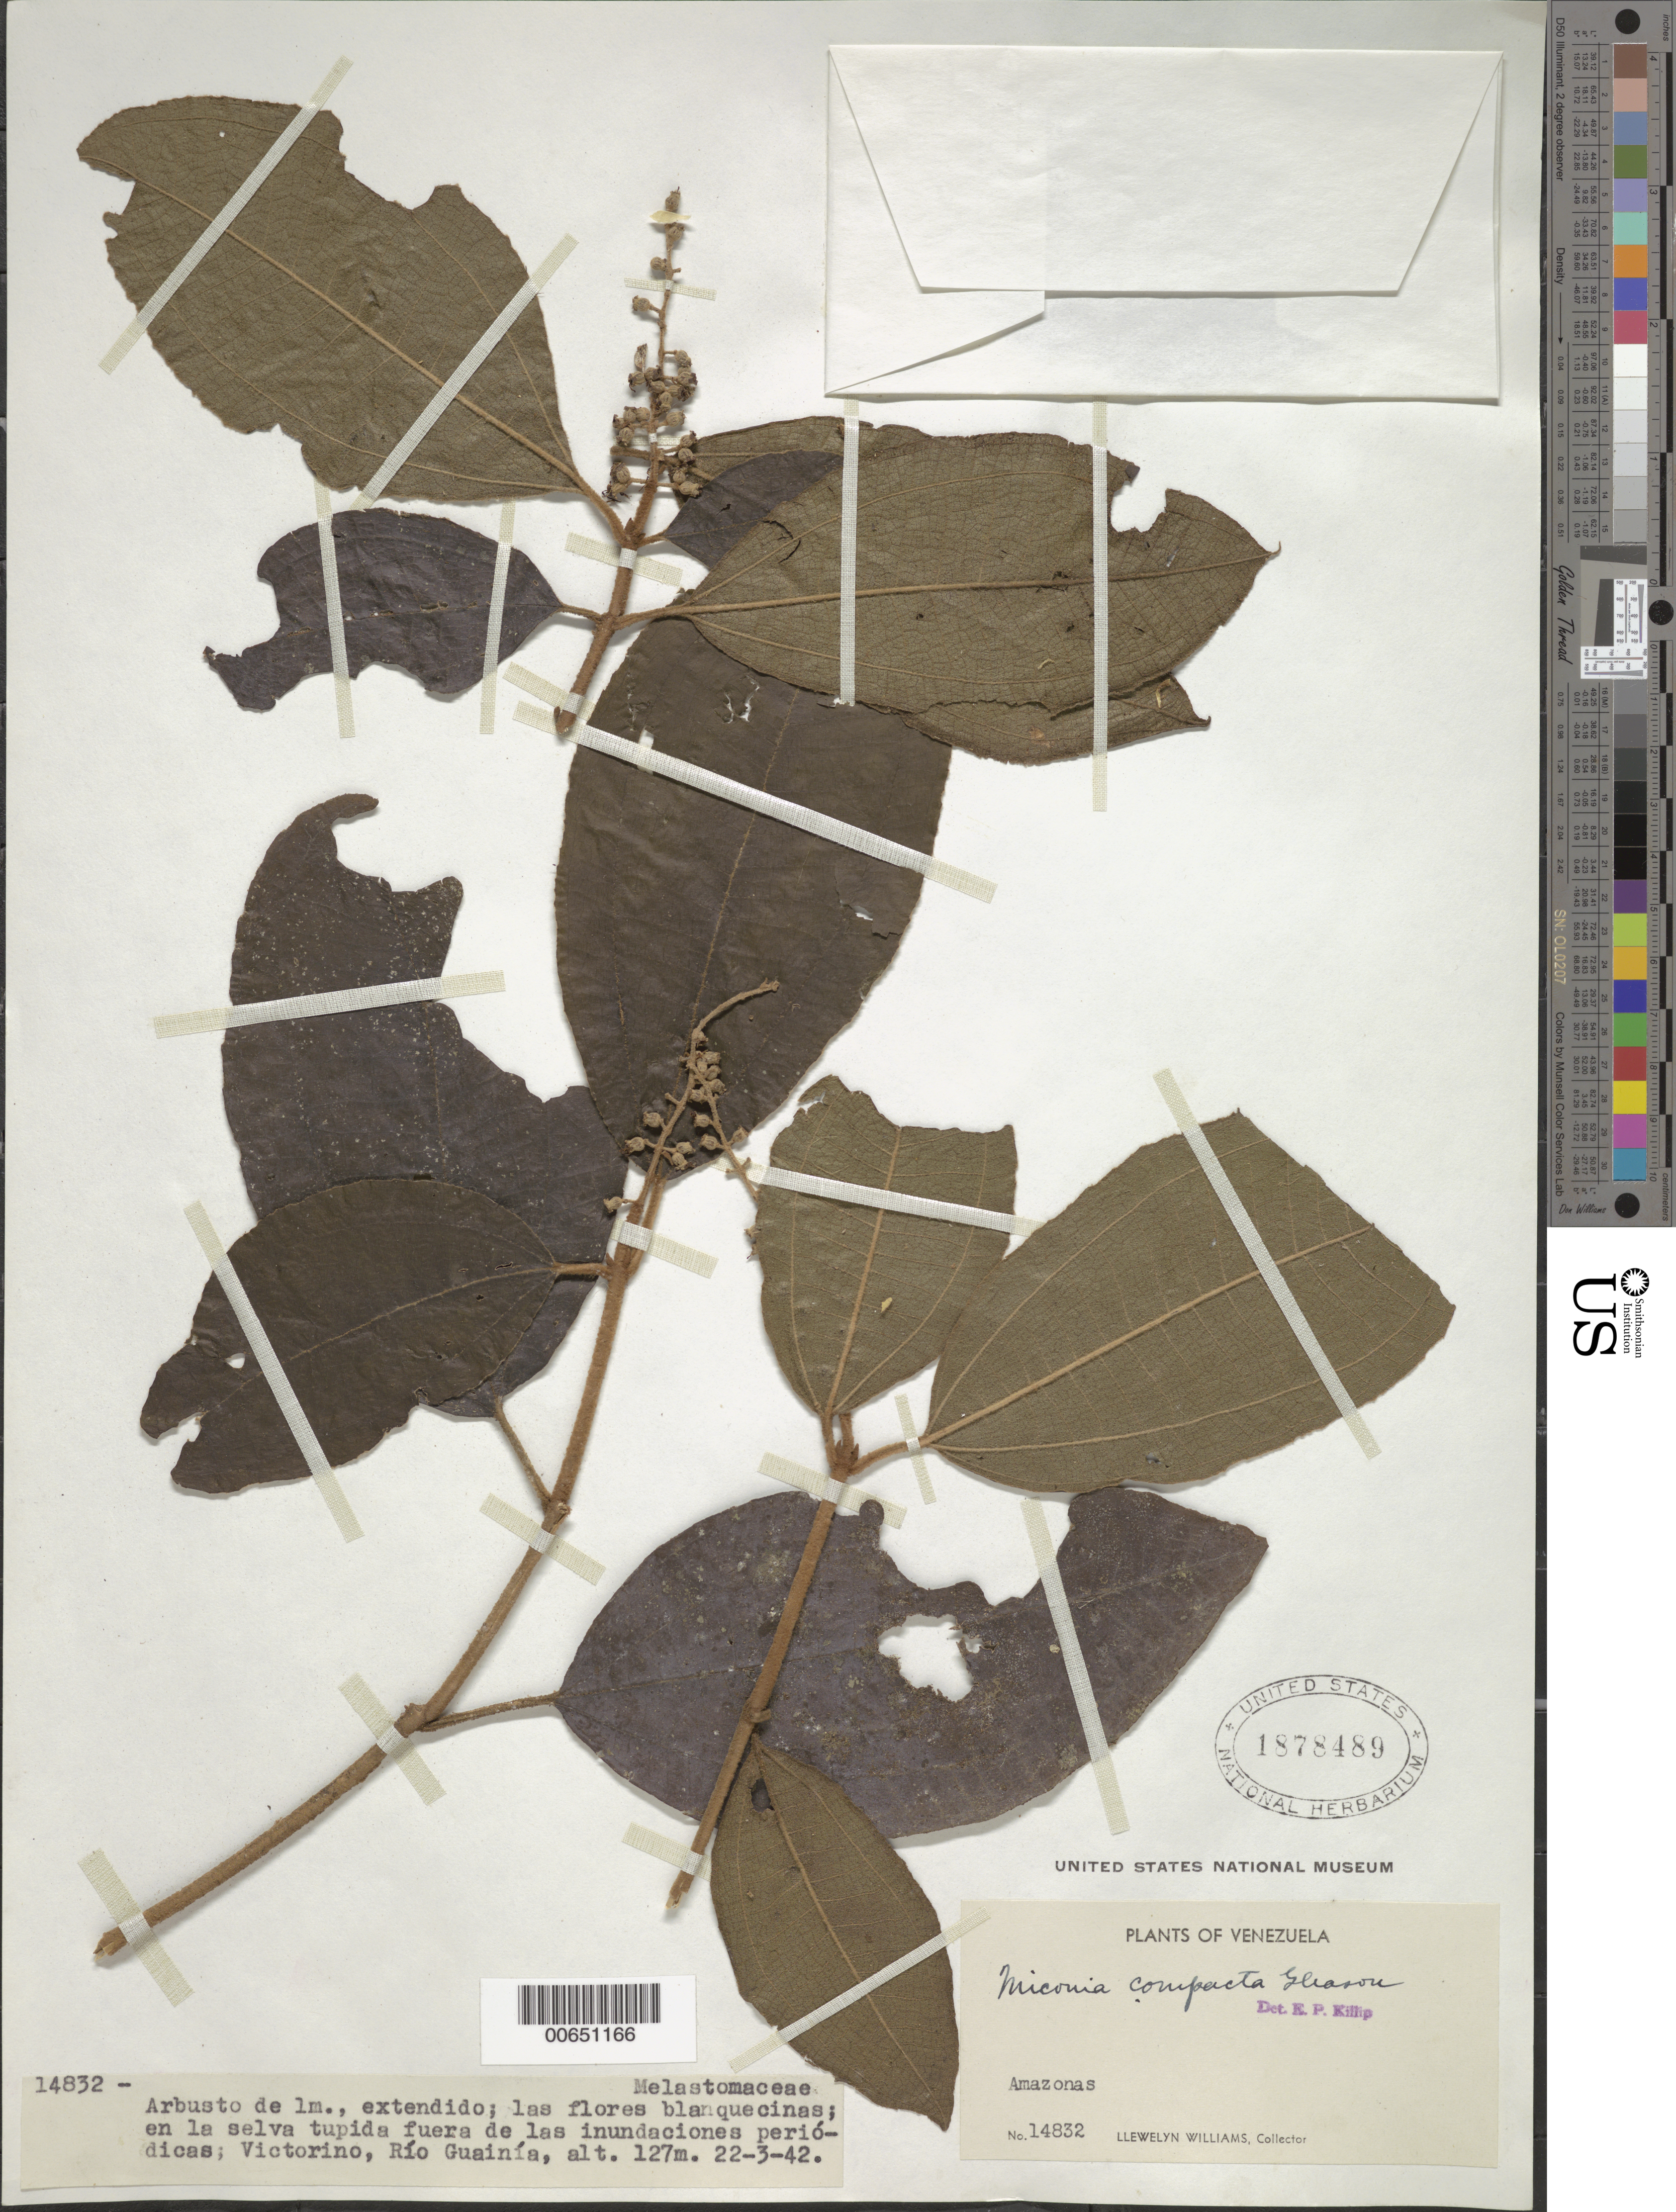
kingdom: Plantae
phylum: Tracheophyta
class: Magnoliopsida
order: Myrtales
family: Melastomataceae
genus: Miconia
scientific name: Miconia compacta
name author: Gleason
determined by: Killip, Ellsworth P.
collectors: Ll. Williams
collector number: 14832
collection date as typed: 22-Mar-42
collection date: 1942-03-22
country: Venezuela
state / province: Amazonas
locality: Victorino, Río Guainía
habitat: Selva tupida fuera de las inundaciones periodicas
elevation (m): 127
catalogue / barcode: US 1878489